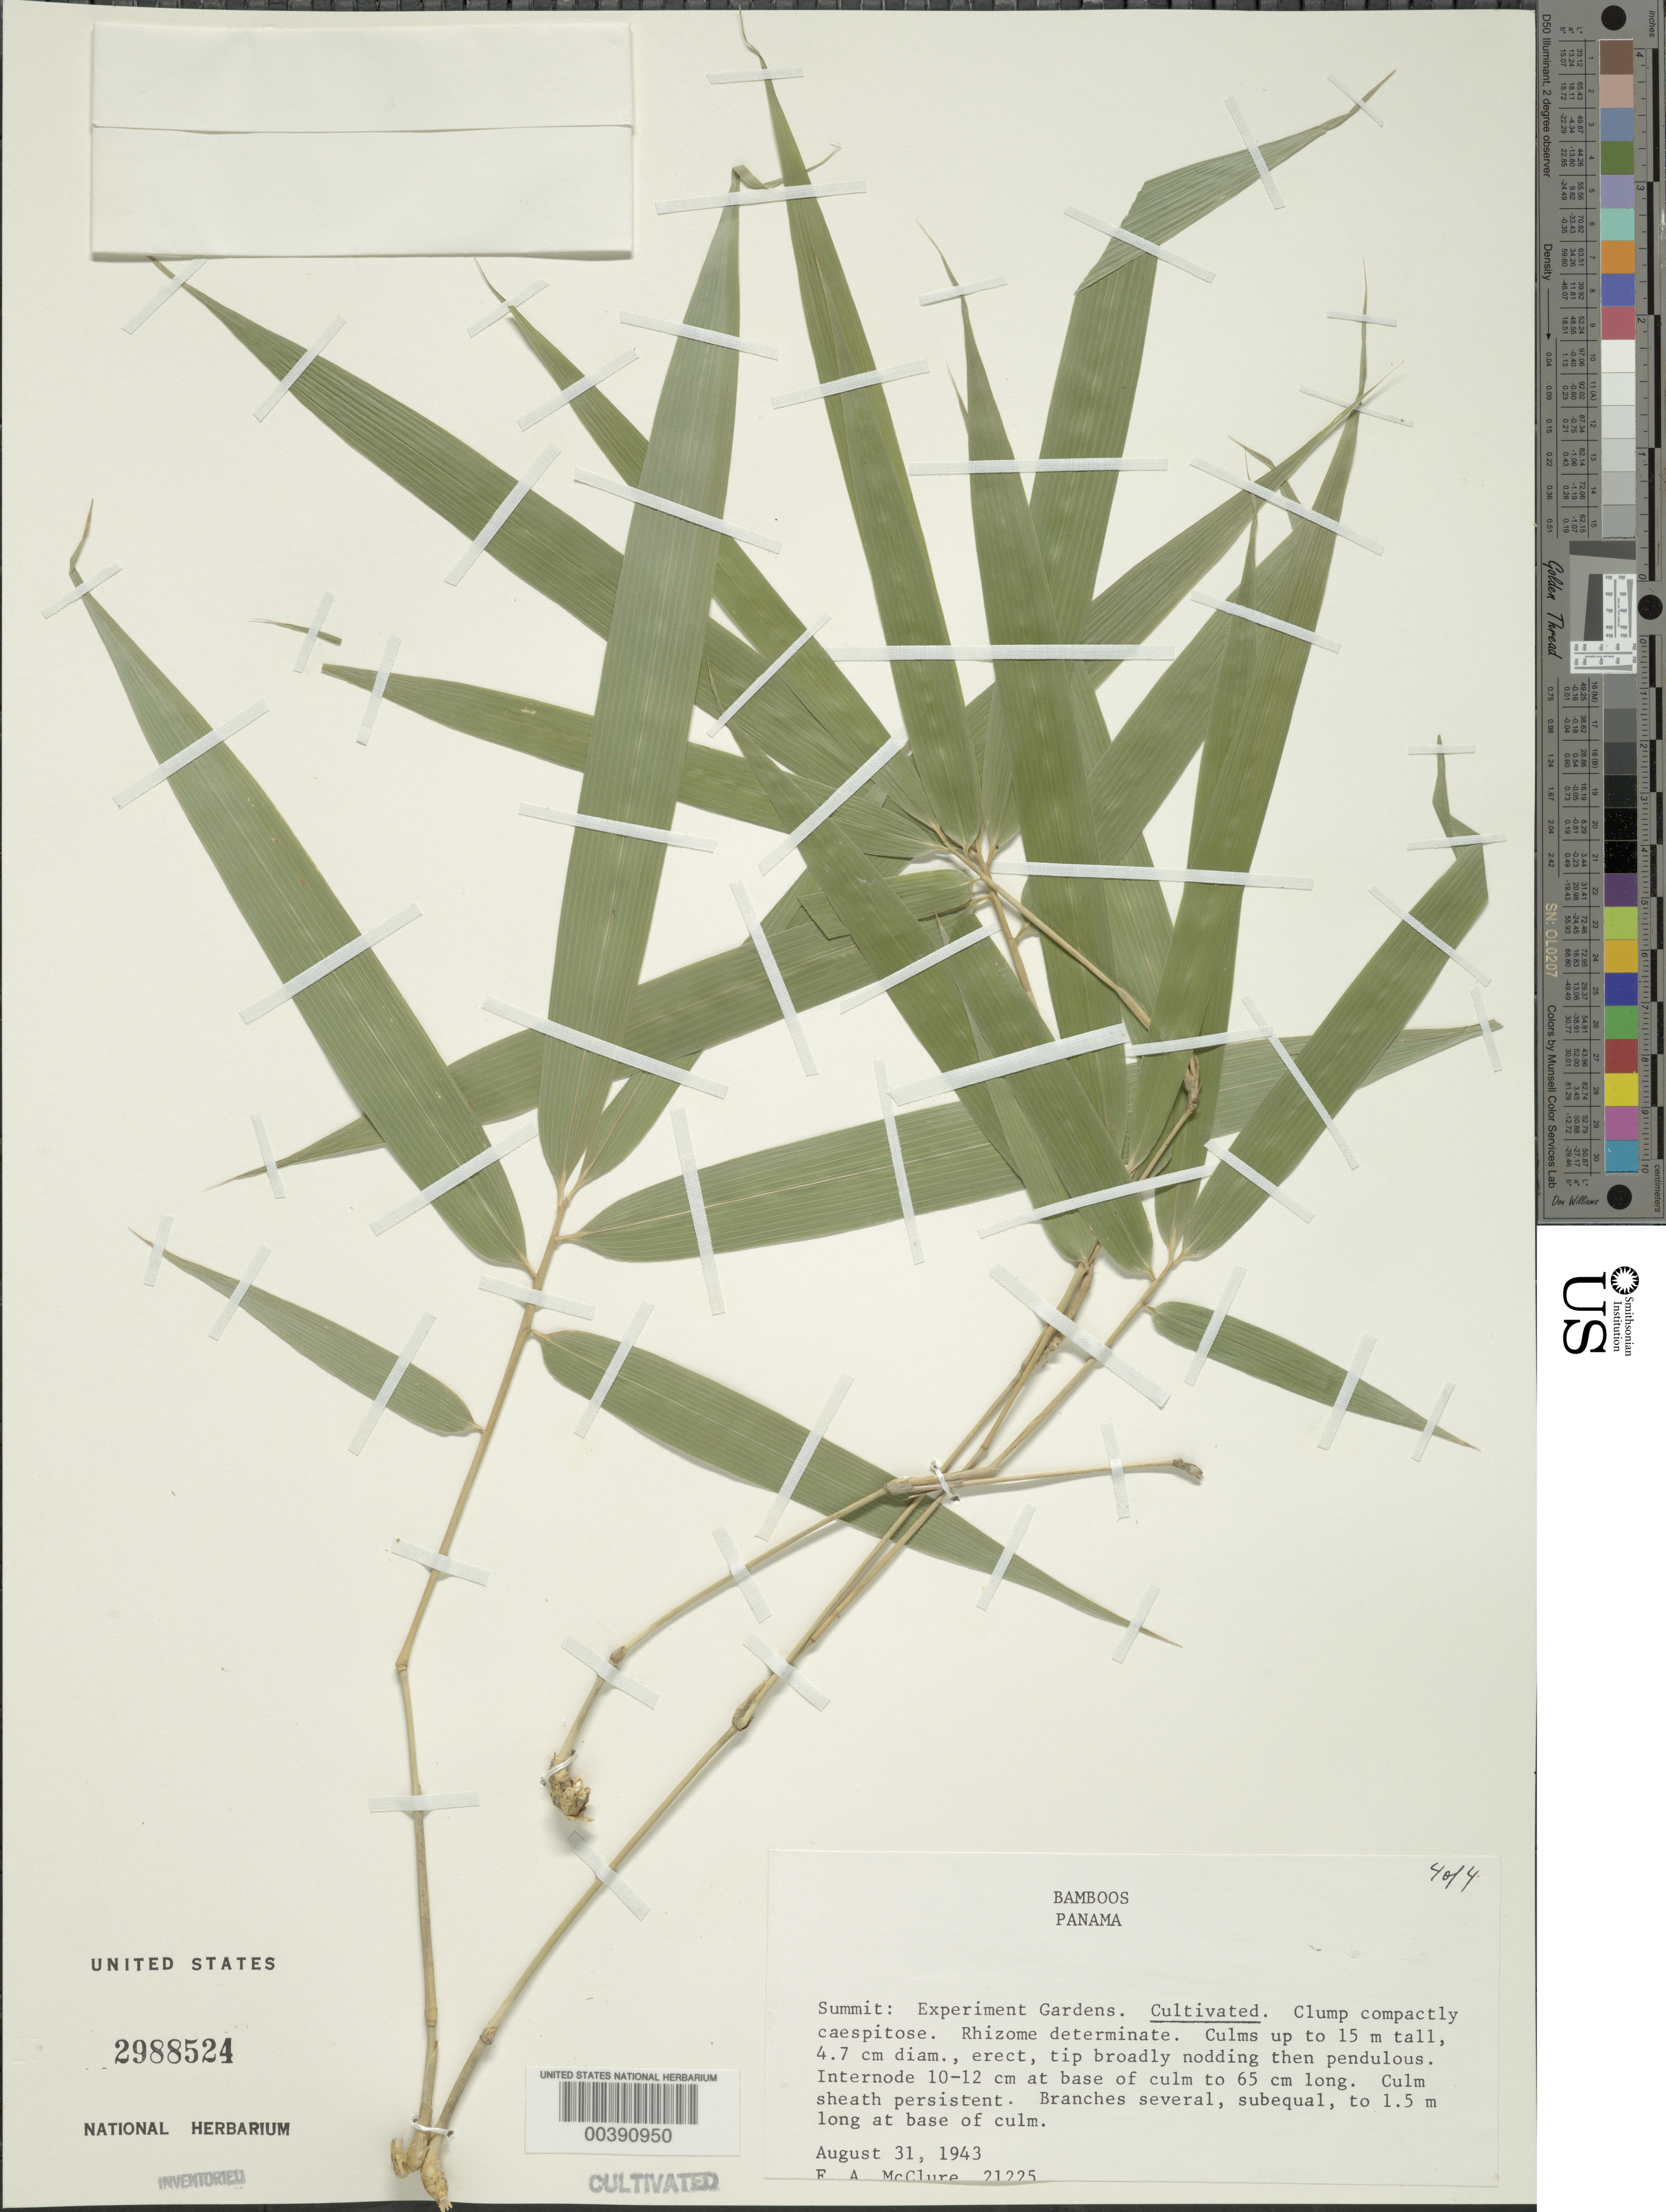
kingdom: Plantae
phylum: Tracheophyta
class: Liliopsida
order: Poales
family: Poaceae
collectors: F. A. McClure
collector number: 21225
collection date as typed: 31 Aug 1943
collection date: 1943-08-31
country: Panama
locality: Summit, Experimental Gardens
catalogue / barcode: US 2988524